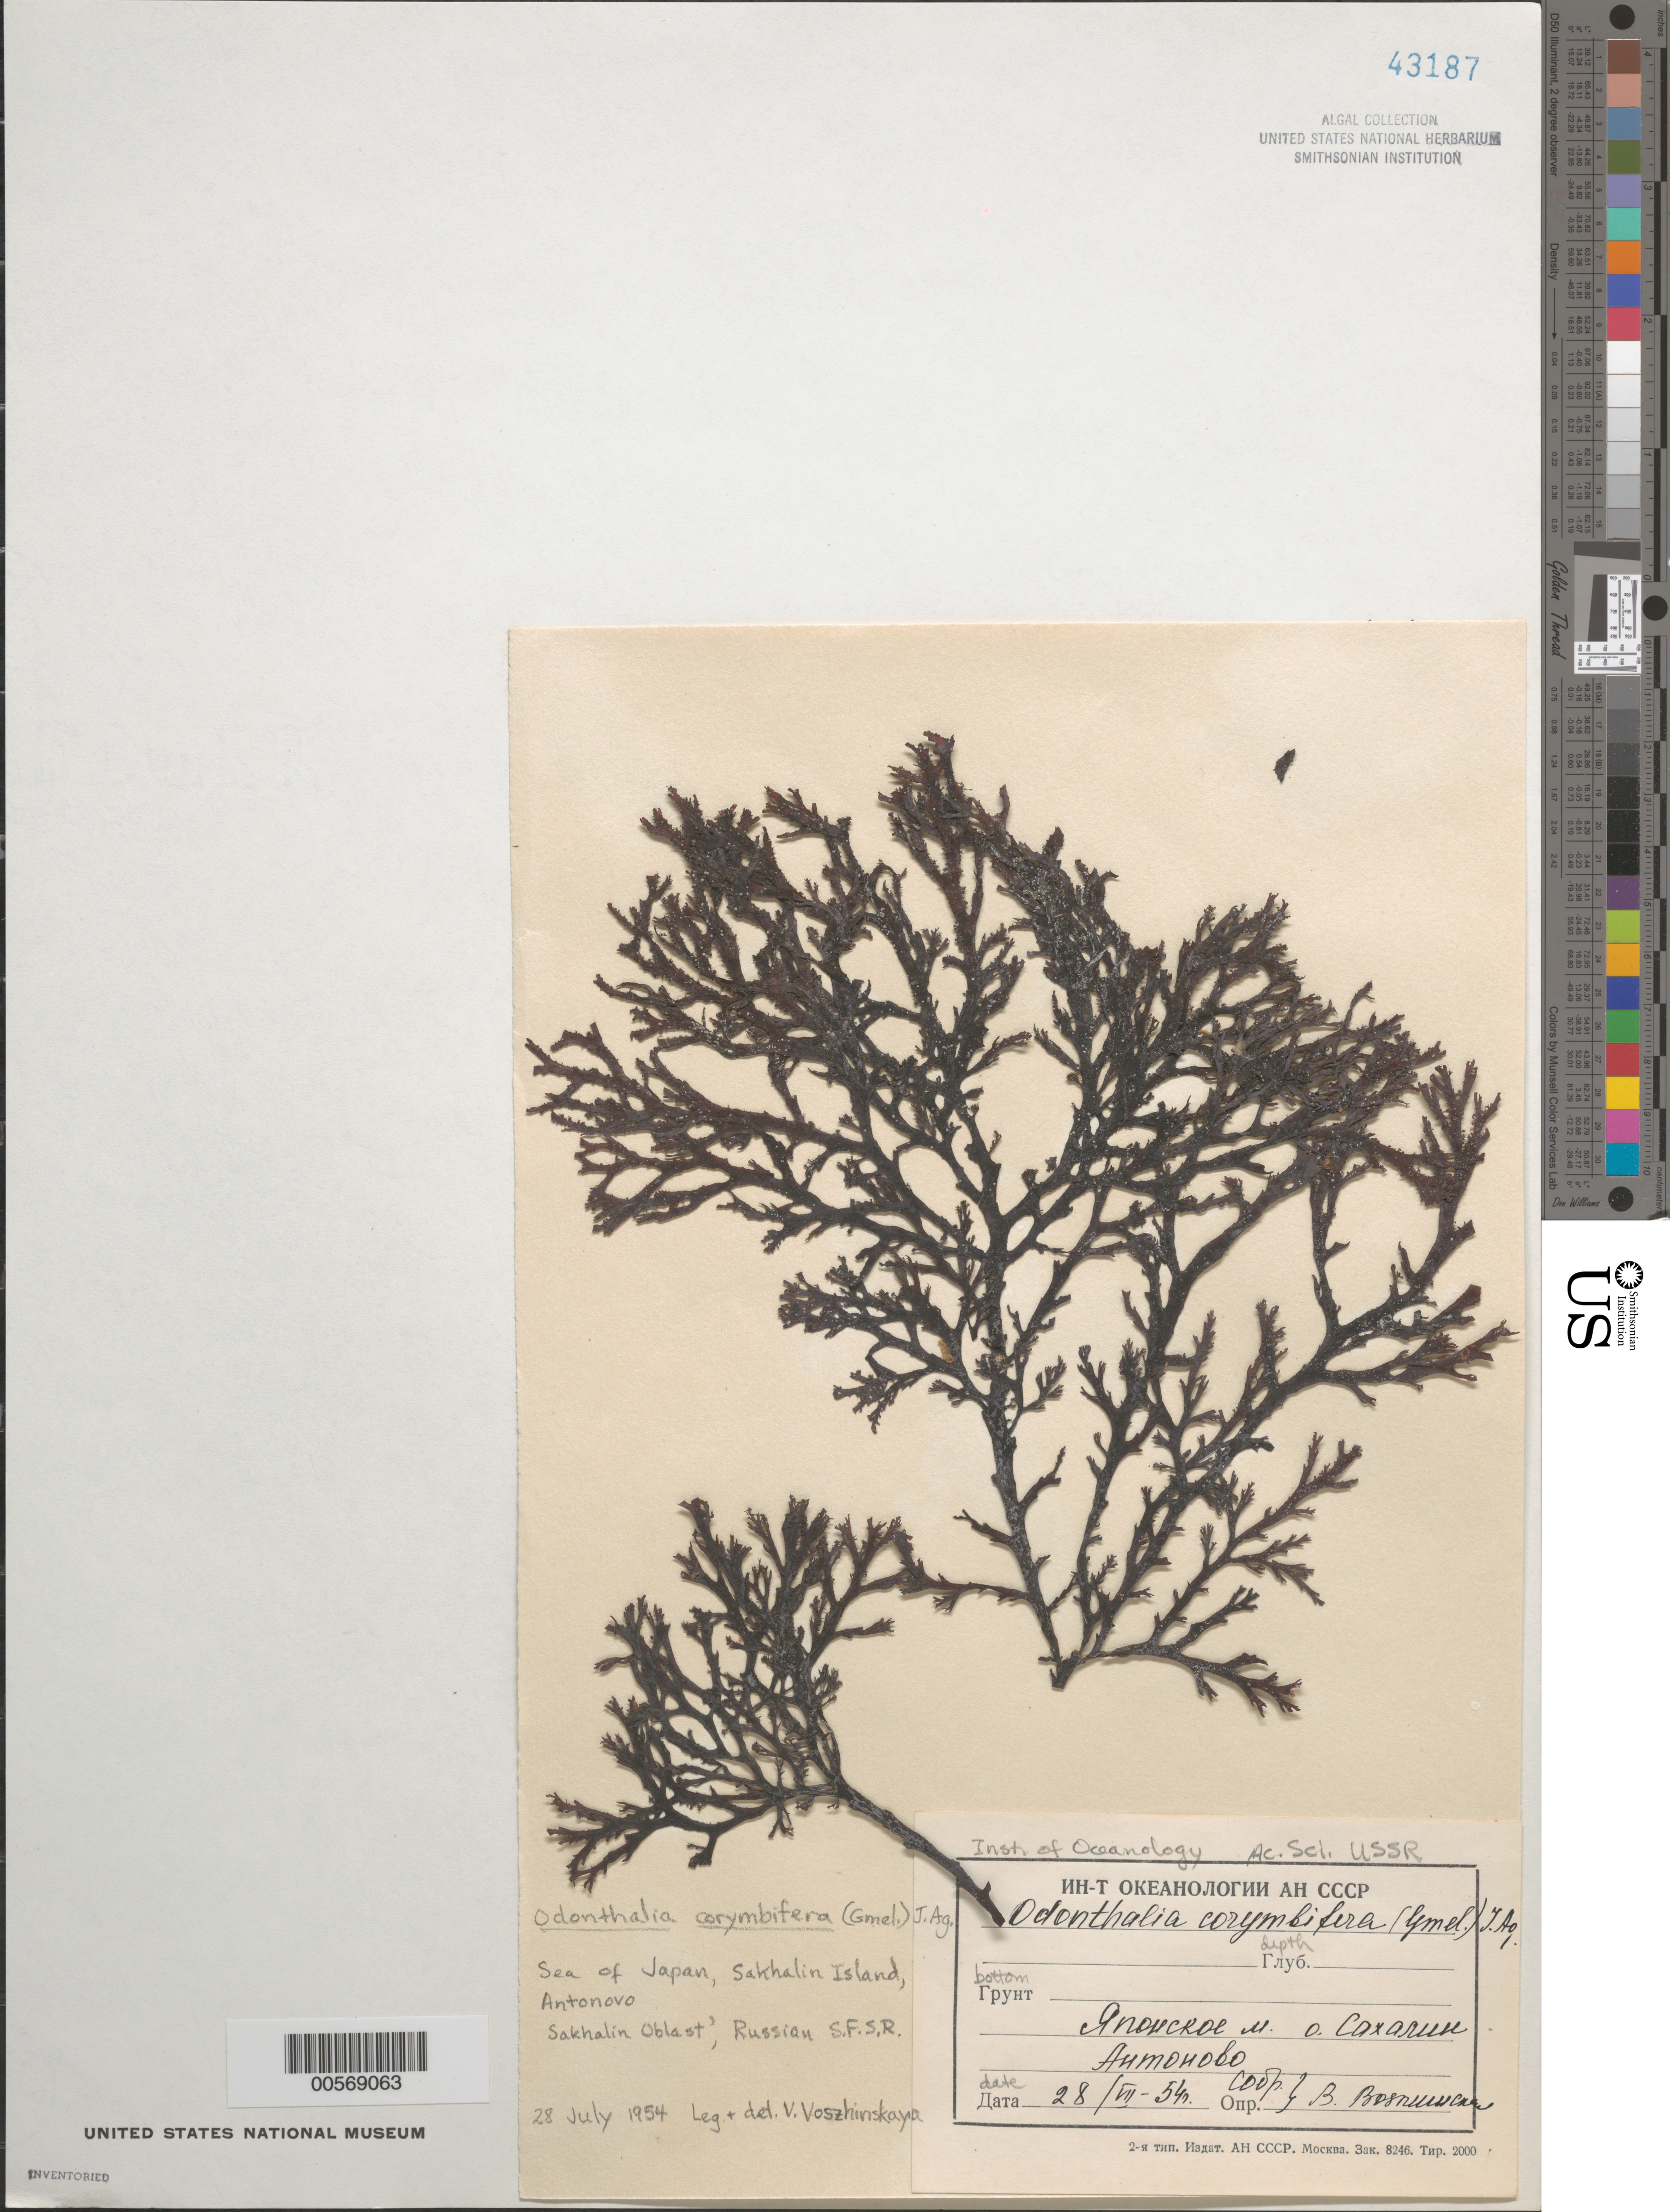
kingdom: Plantae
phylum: Rhodophyta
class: Florideophyceae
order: Ceramiales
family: Rhodomelaceae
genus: Odonthalia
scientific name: Odonthalia corymbifera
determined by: Vozzhinskaya, V.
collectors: V. Vozzhinskaya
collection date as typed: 28 Jul 1954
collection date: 1954-07-28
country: Russian Federation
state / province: Sakhalin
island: Sakhalin Island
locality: Sea of Japan, Antonovo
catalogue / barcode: US 43187